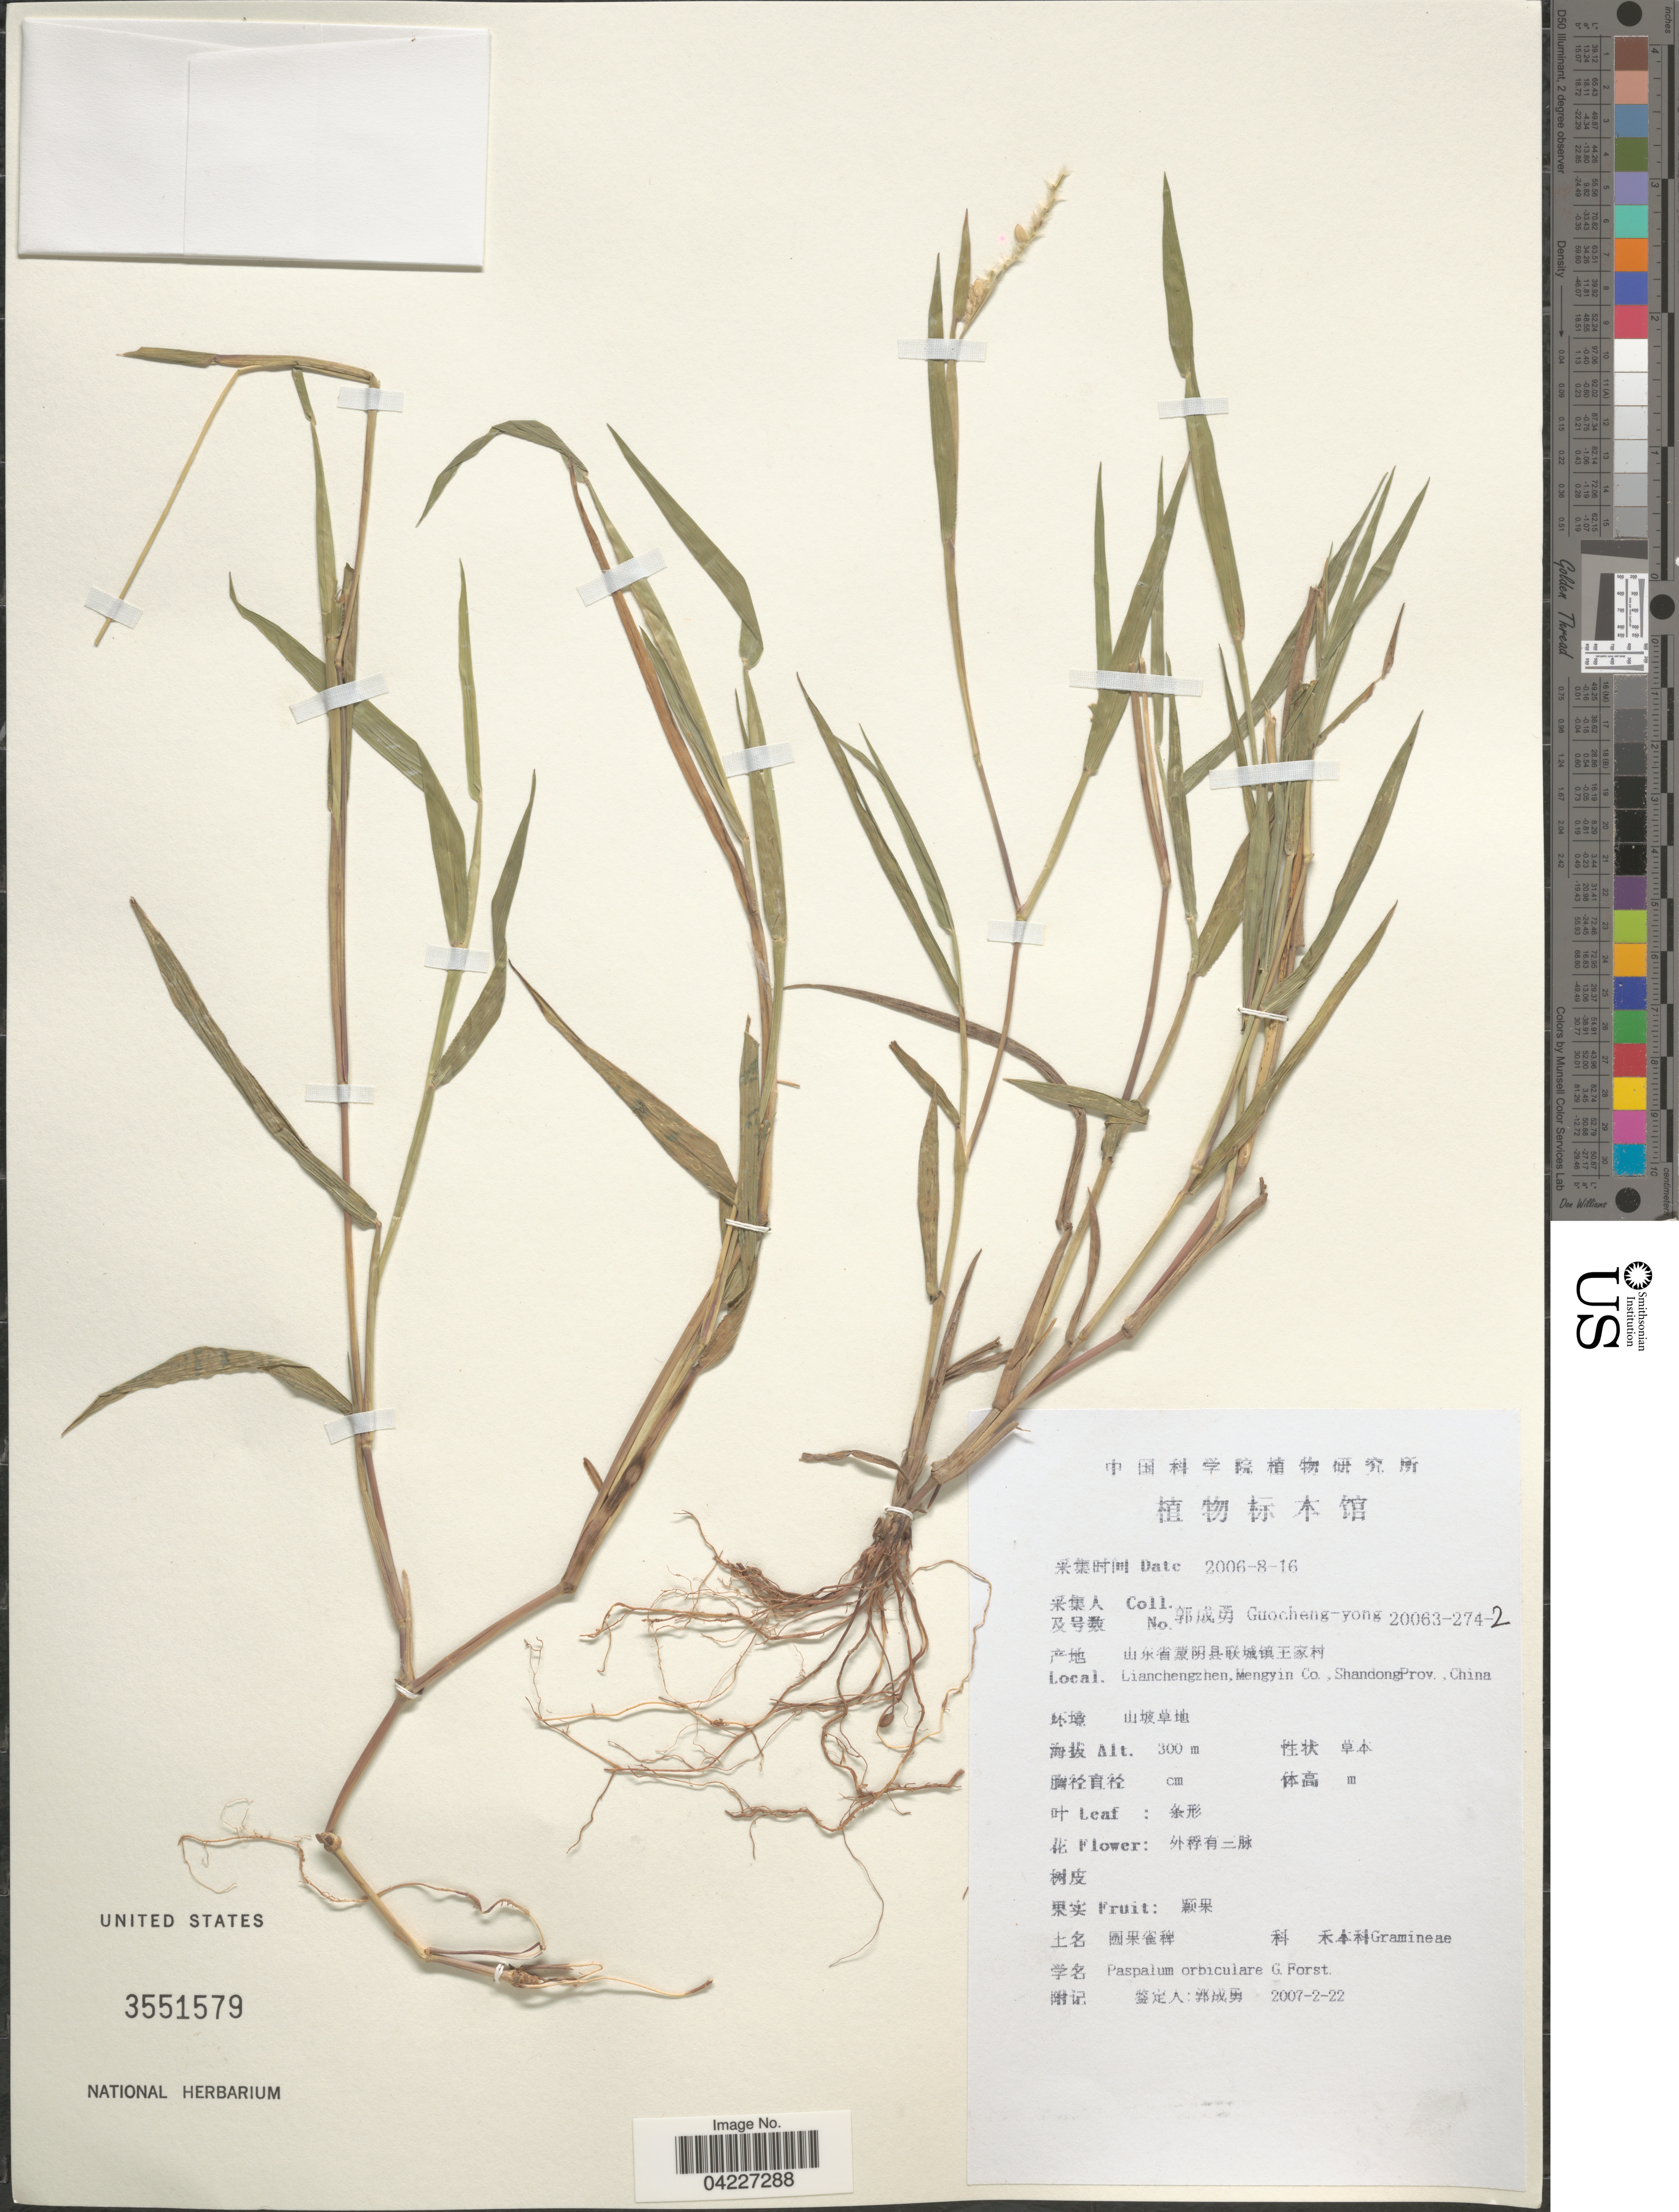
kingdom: Plantae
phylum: Tracheophyta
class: Liliopsida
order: Poales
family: Poaceae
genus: Paspalum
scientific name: Paspalum orbiculare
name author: G. Forst.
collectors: Guo cheng-yong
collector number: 20063-274-2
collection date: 2006-08-16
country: China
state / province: Shandong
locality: Lianchenzhen, Mengyin Co.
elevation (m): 300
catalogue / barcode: US 3551579